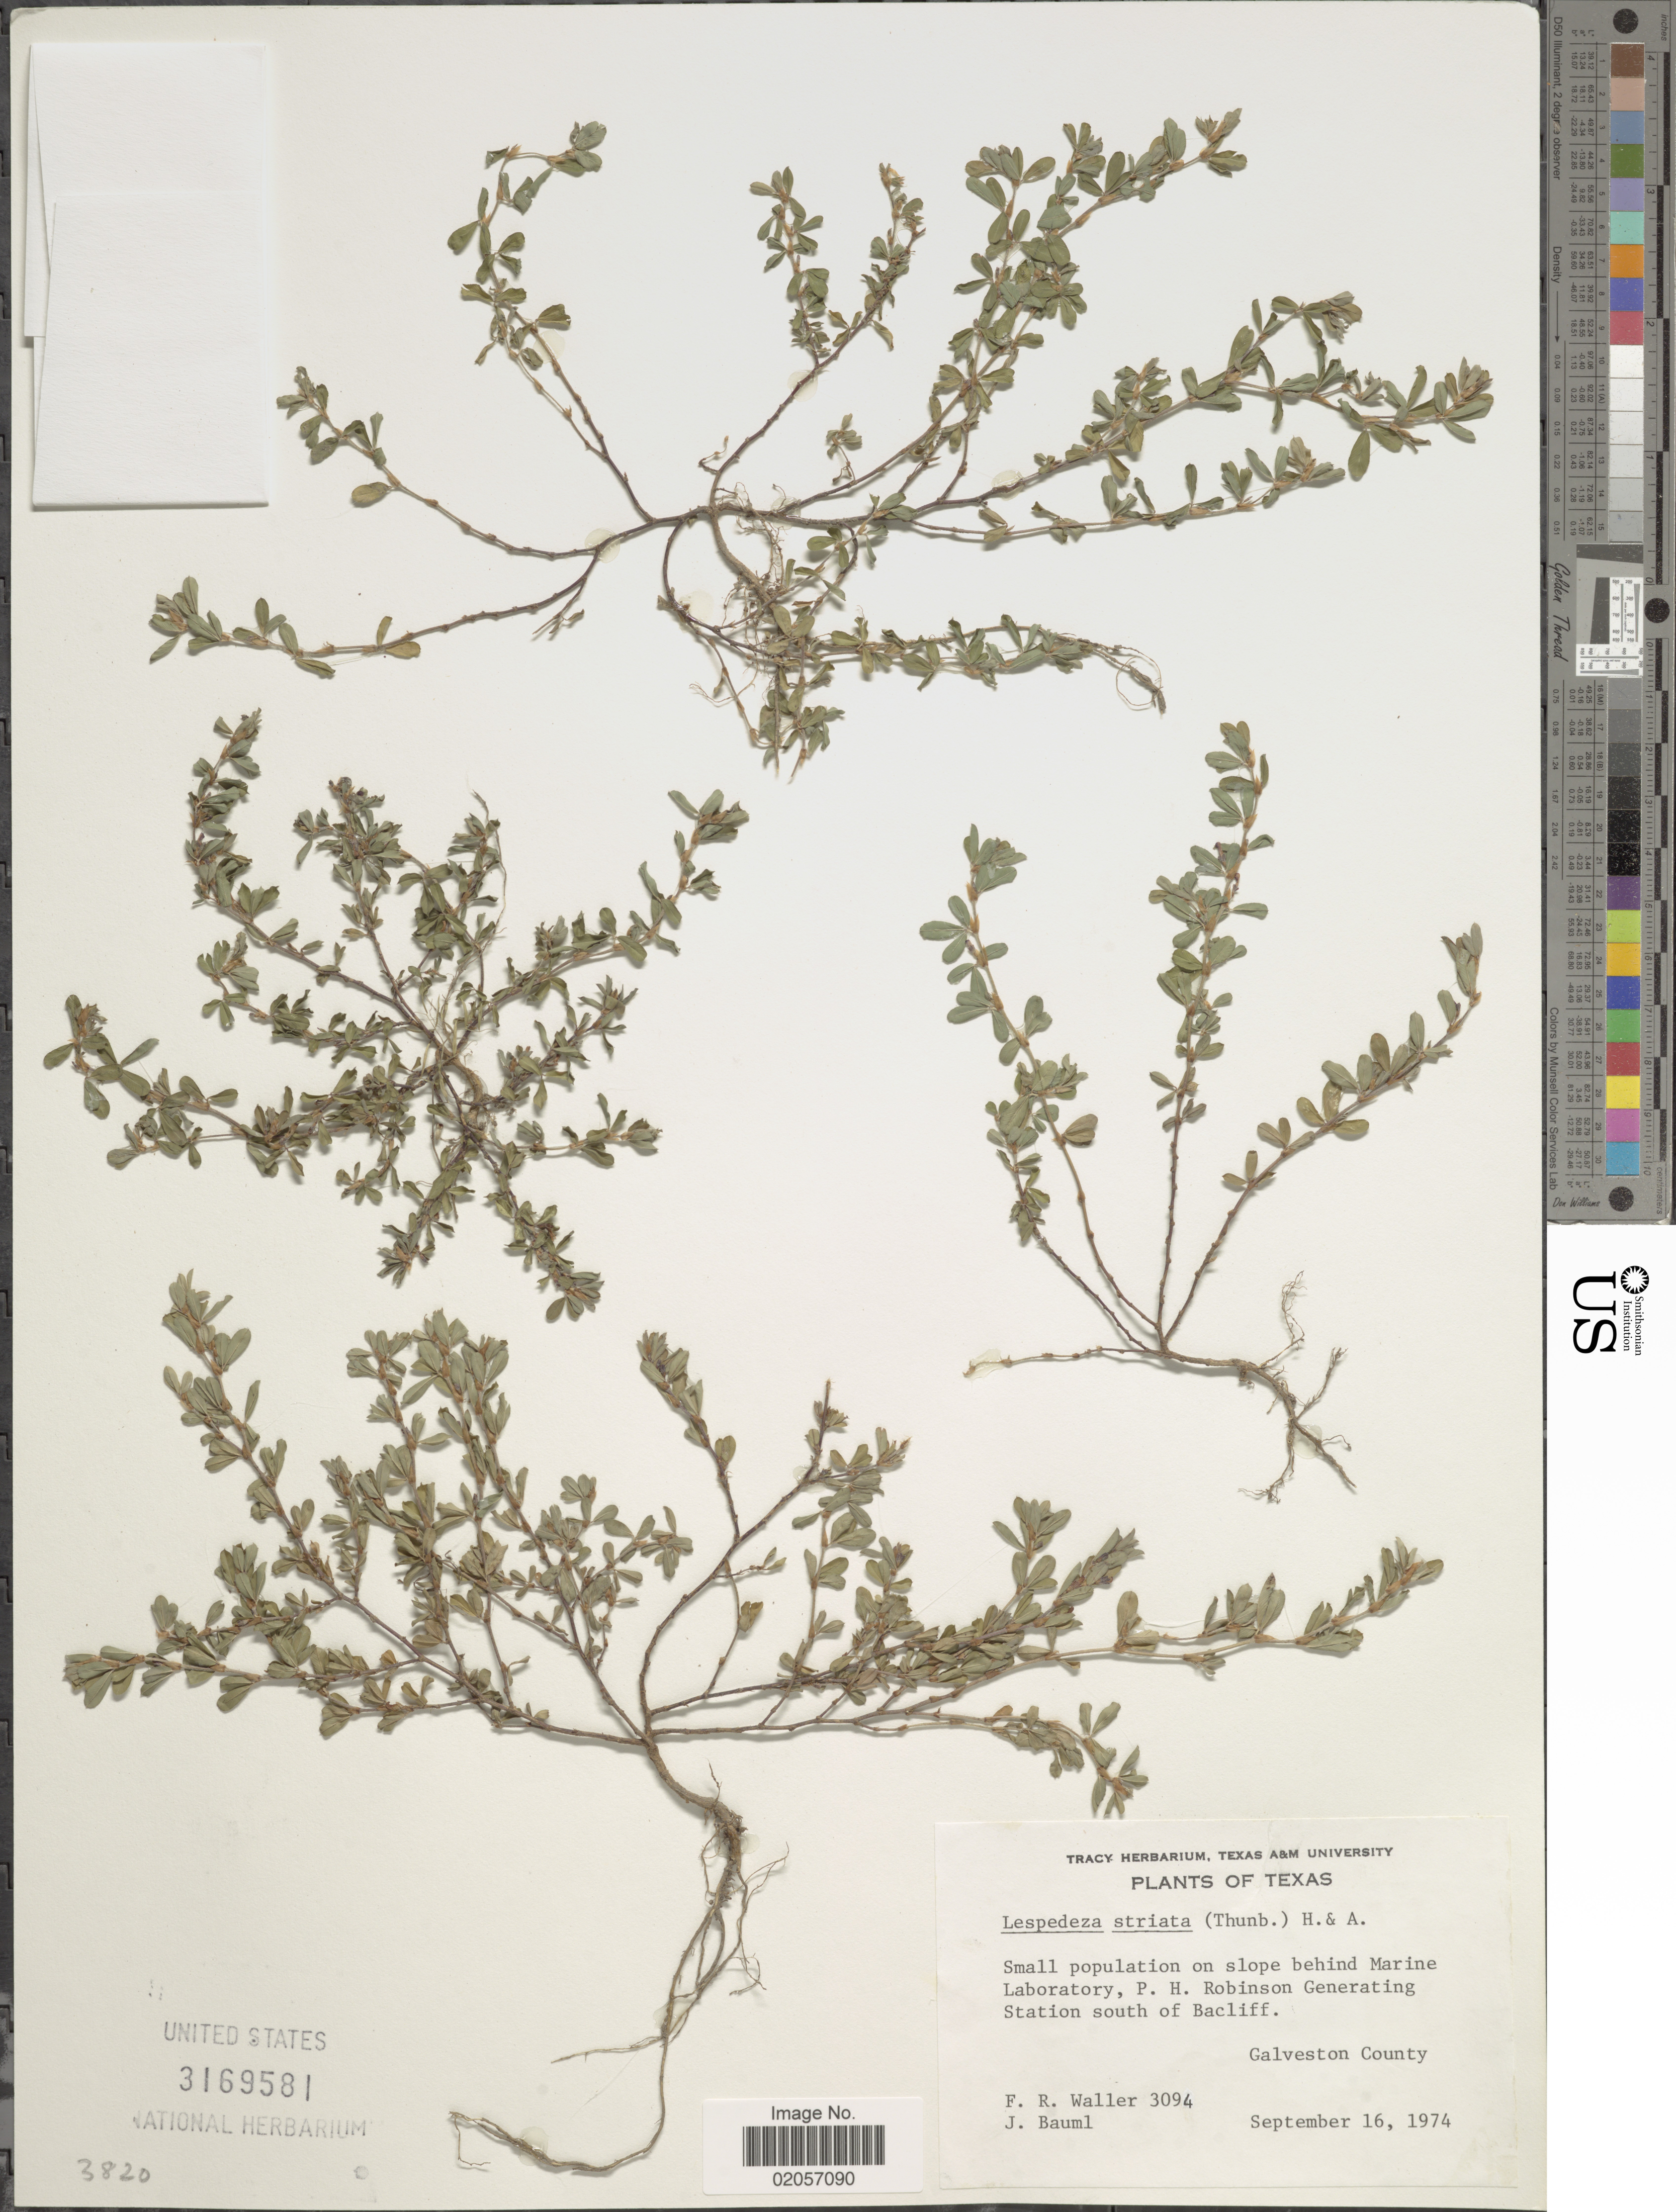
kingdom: Plantae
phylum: Tracheophyta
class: Magnoliopsida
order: Fabales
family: Fabaceae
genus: Kummerowia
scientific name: Kummerowia striata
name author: (Thunb.) Schindl.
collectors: F. R. Waller & J. Bauml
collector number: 3094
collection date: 1974-09-16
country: United States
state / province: Texas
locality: On slope behind Marine Laboratory, P. H. Robinson Generating Station south of Bacliff. Galveston County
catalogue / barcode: US 3169581